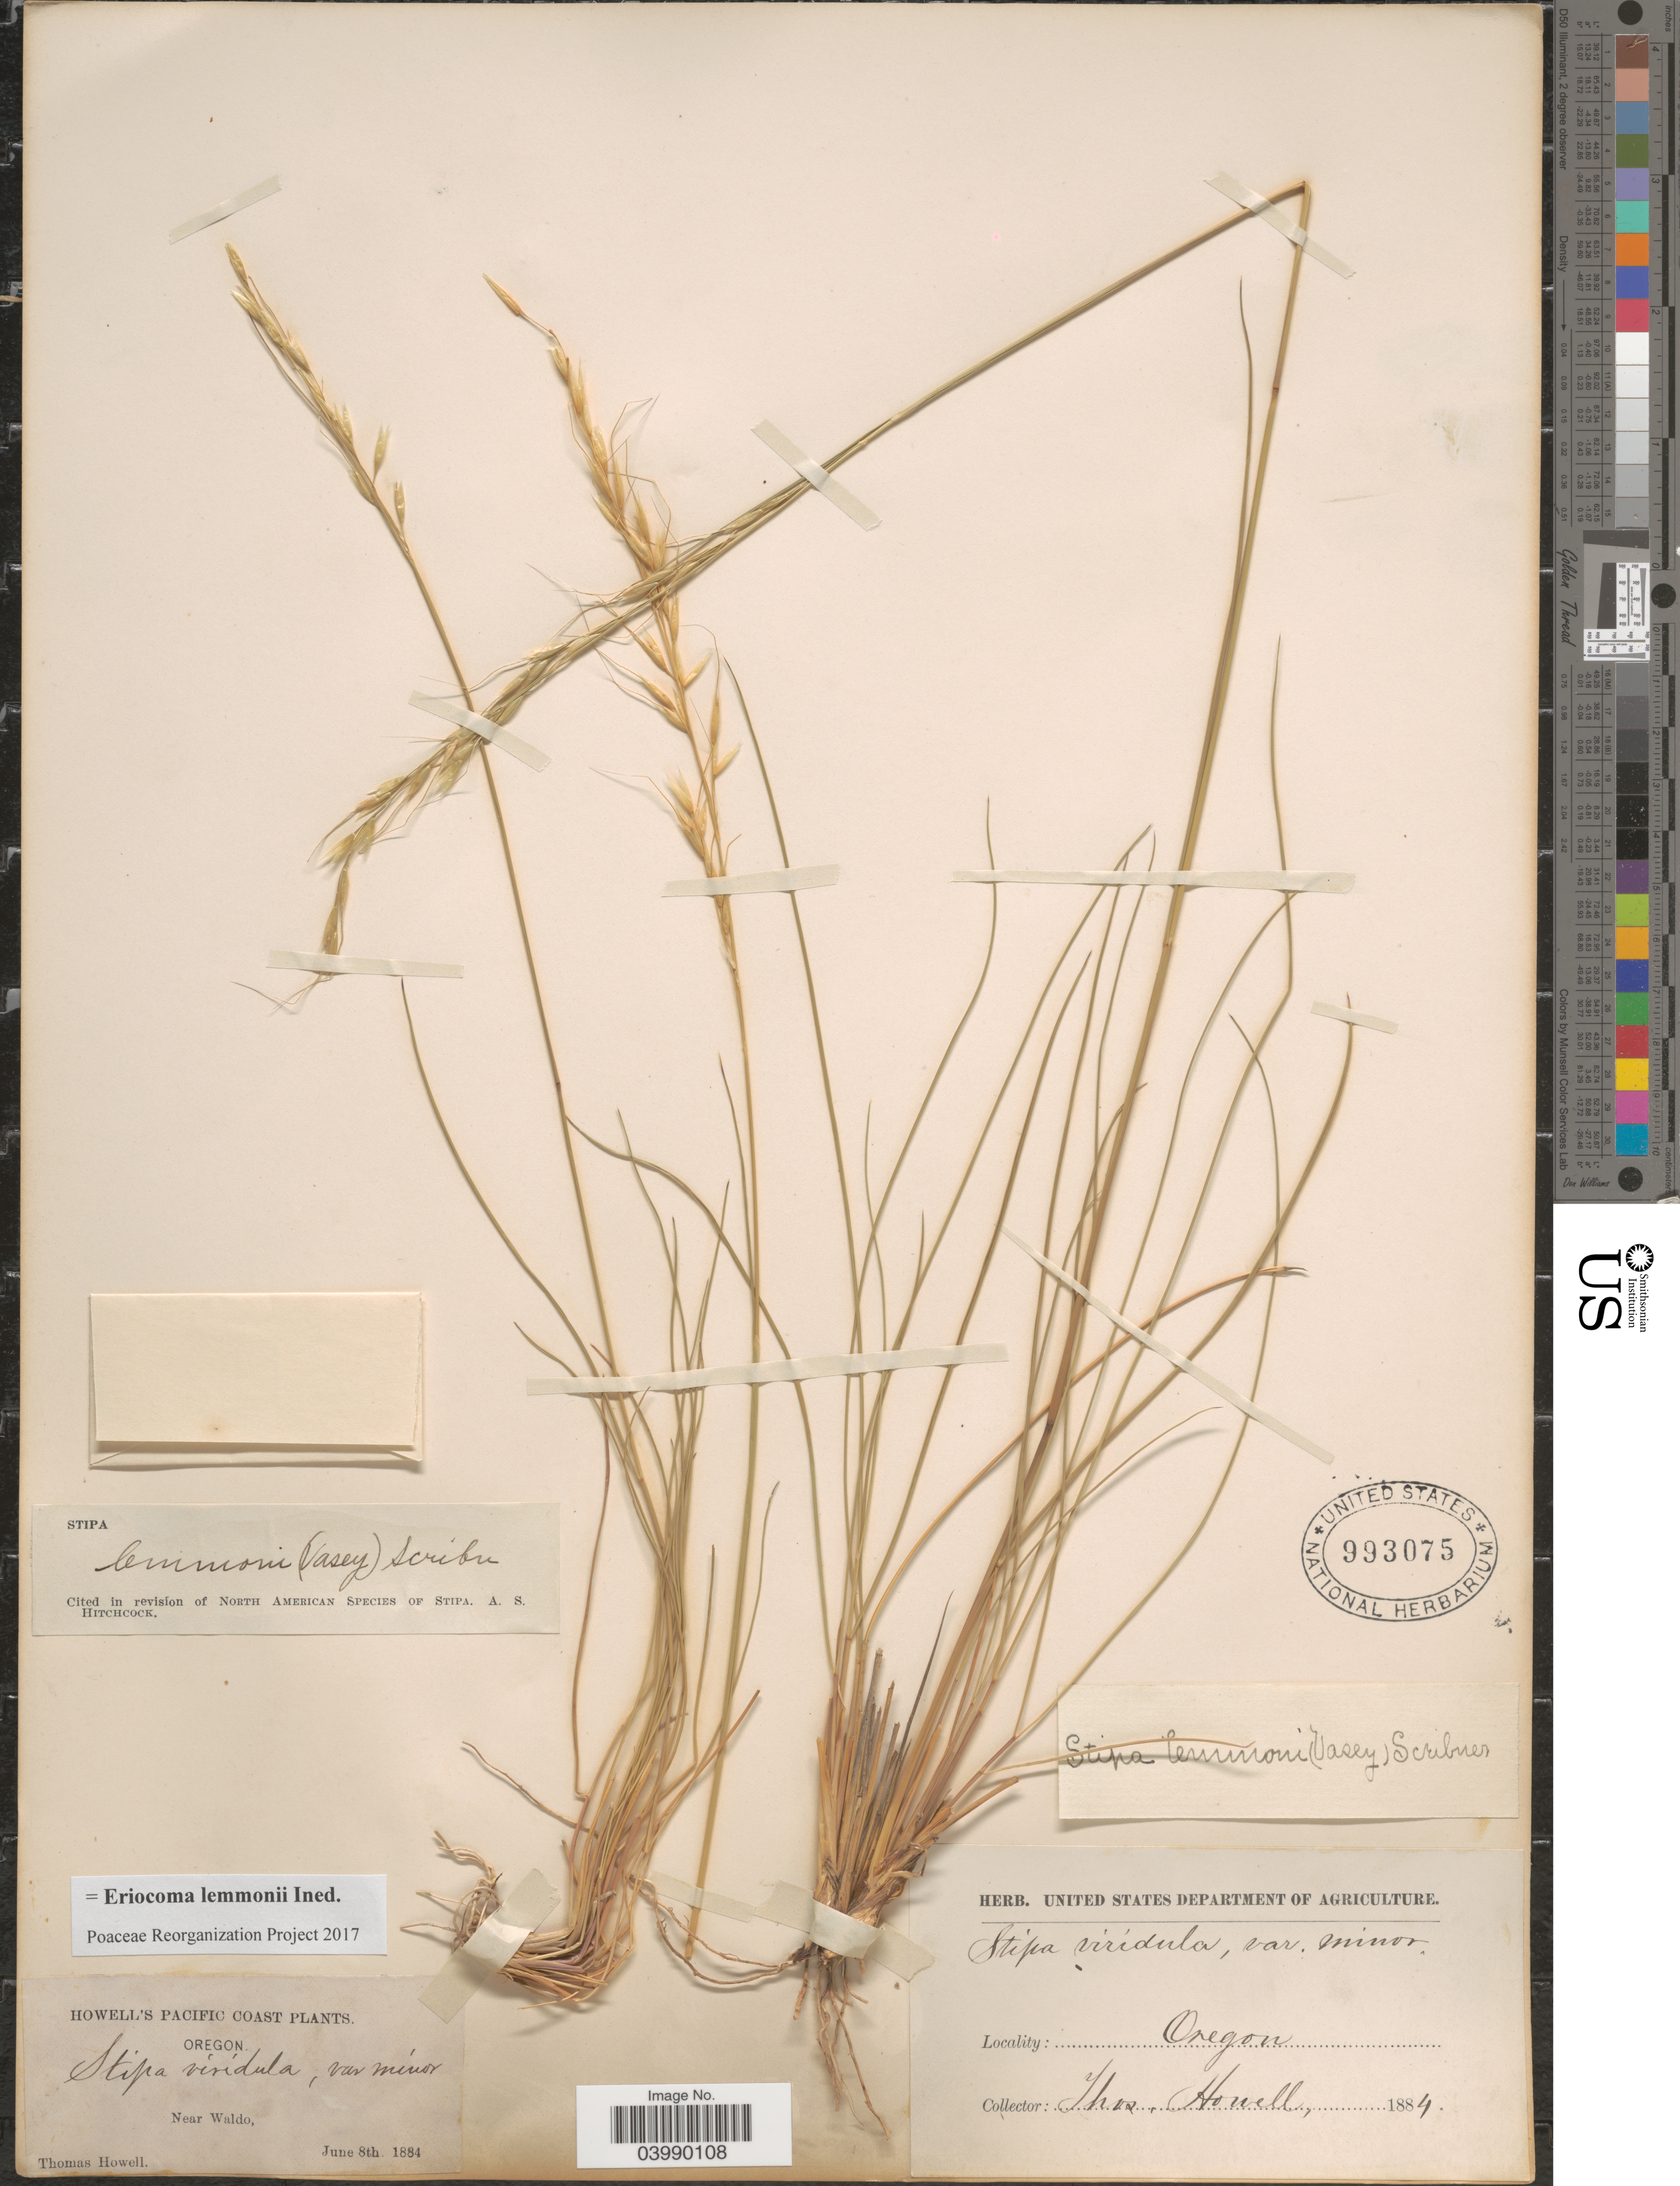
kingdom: Plantae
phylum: Tracheophyta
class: Liliopsida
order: Poales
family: Poaceae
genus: Eriocoma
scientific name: Eriocoma lemmonii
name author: (Vasey) Romasch.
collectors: T. Howell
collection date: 1884-06-08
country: United States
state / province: Oregon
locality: Pacific Coast. Near Waldo.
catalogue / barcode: US 993075